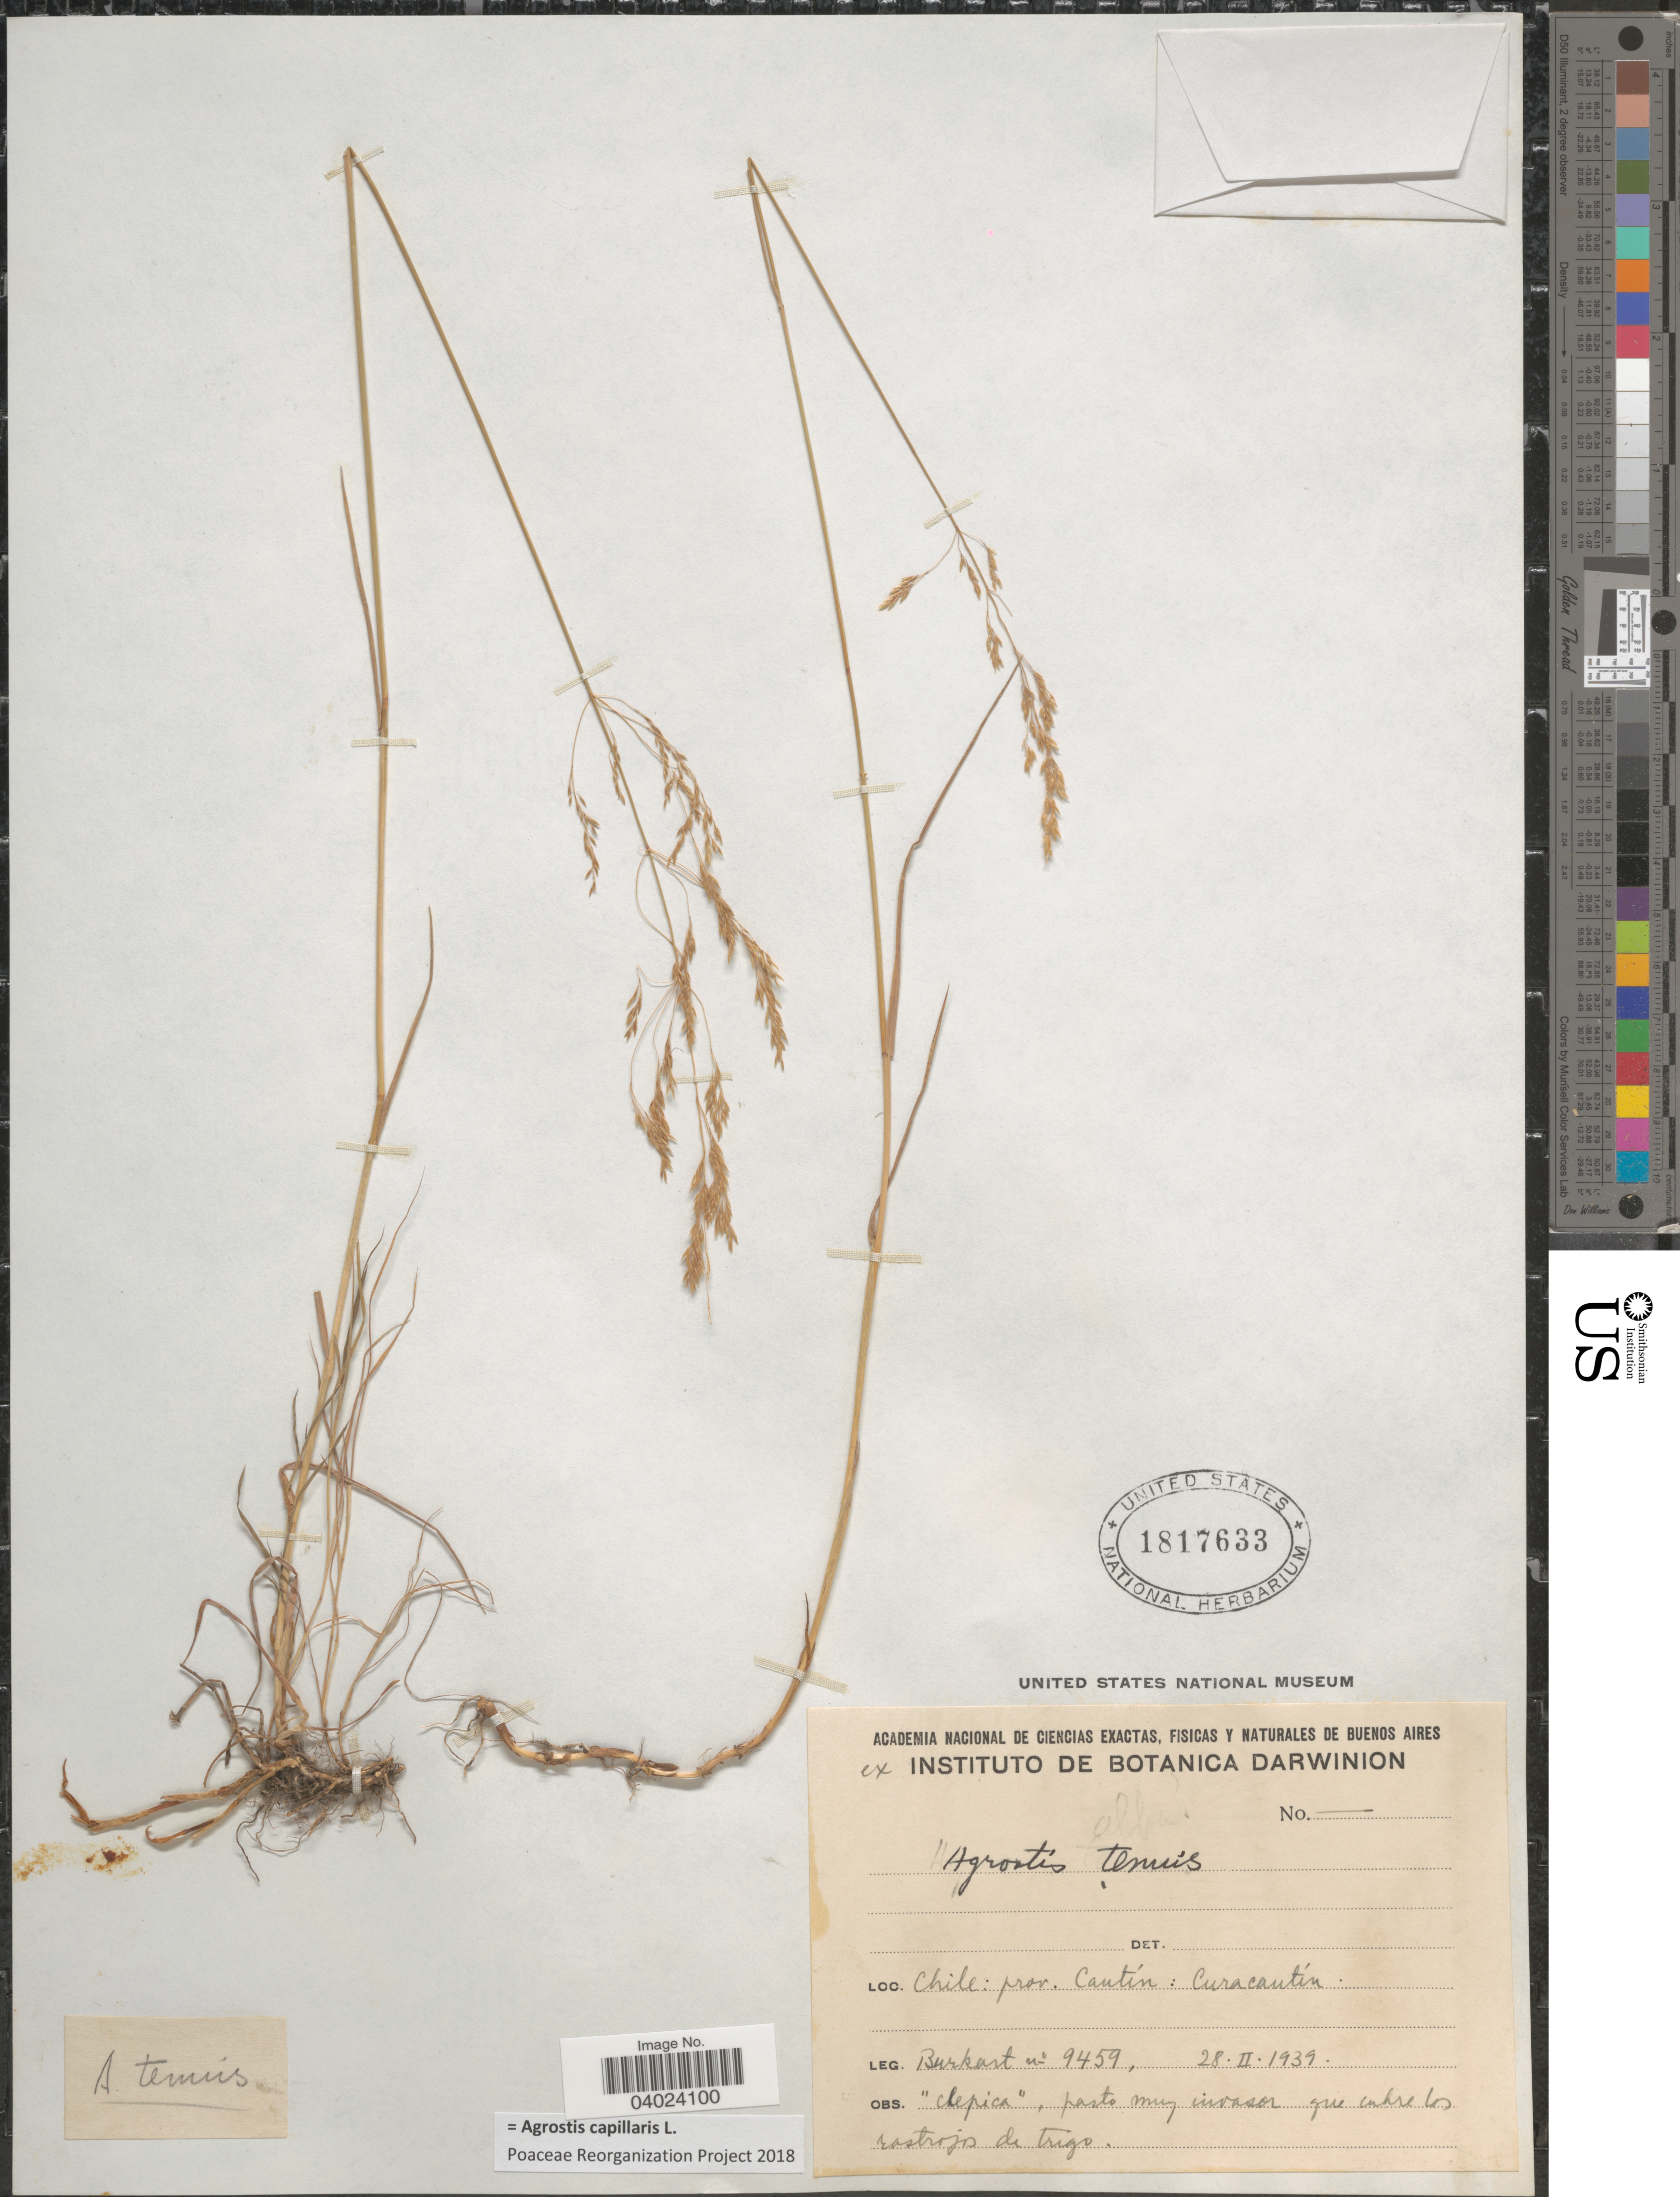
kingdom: Plantae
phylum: Tracheophyta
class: Liliopsida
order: Poales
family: Poaceae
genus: Agrostis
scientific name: Agrostis capillaris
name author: L.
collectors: -- Burkart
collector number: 9459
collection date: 1939-02-28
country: Chile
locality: Prov. Cautín: Curacautín.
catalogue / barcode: US 1817633